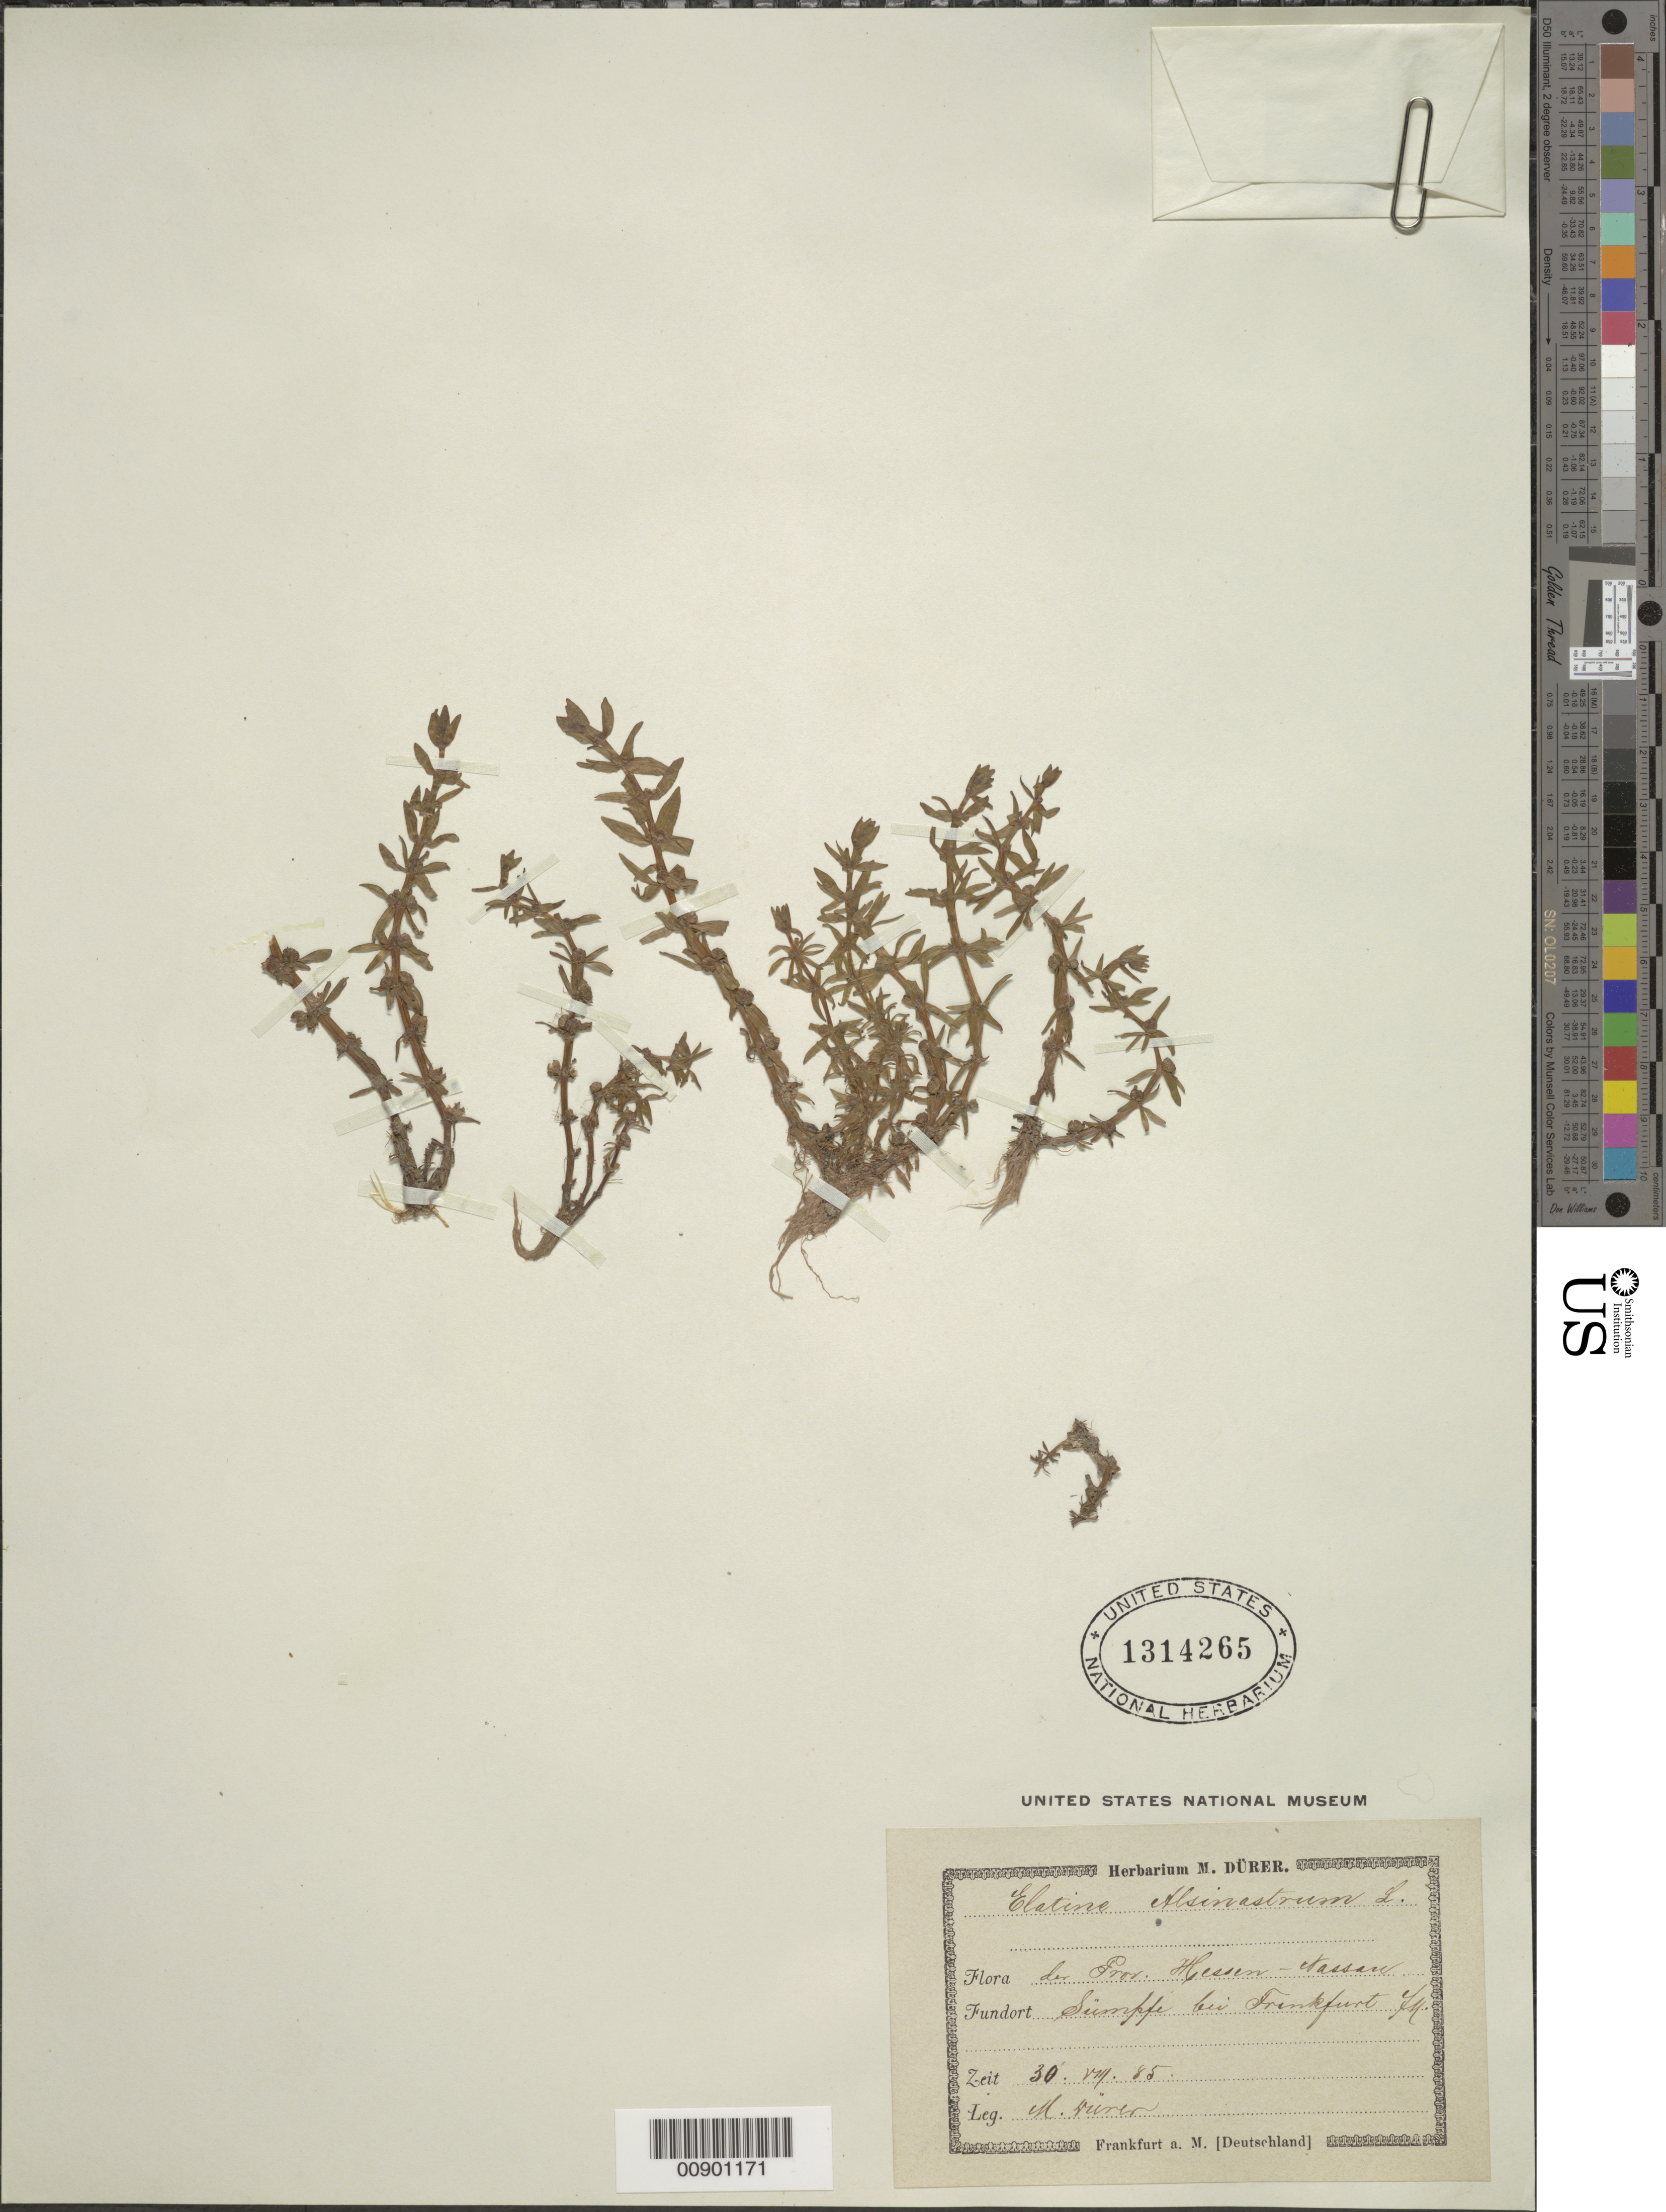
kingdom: Plantae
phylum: Tracheophyta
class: Magnoliopsida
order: Malpighiales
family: Elatinaceae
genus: Elatine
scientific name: Elatine alsinastrum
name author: L.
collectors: M. Durer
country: Germany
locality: Sumpfe near Frankfort AM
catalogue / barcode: US 1314265